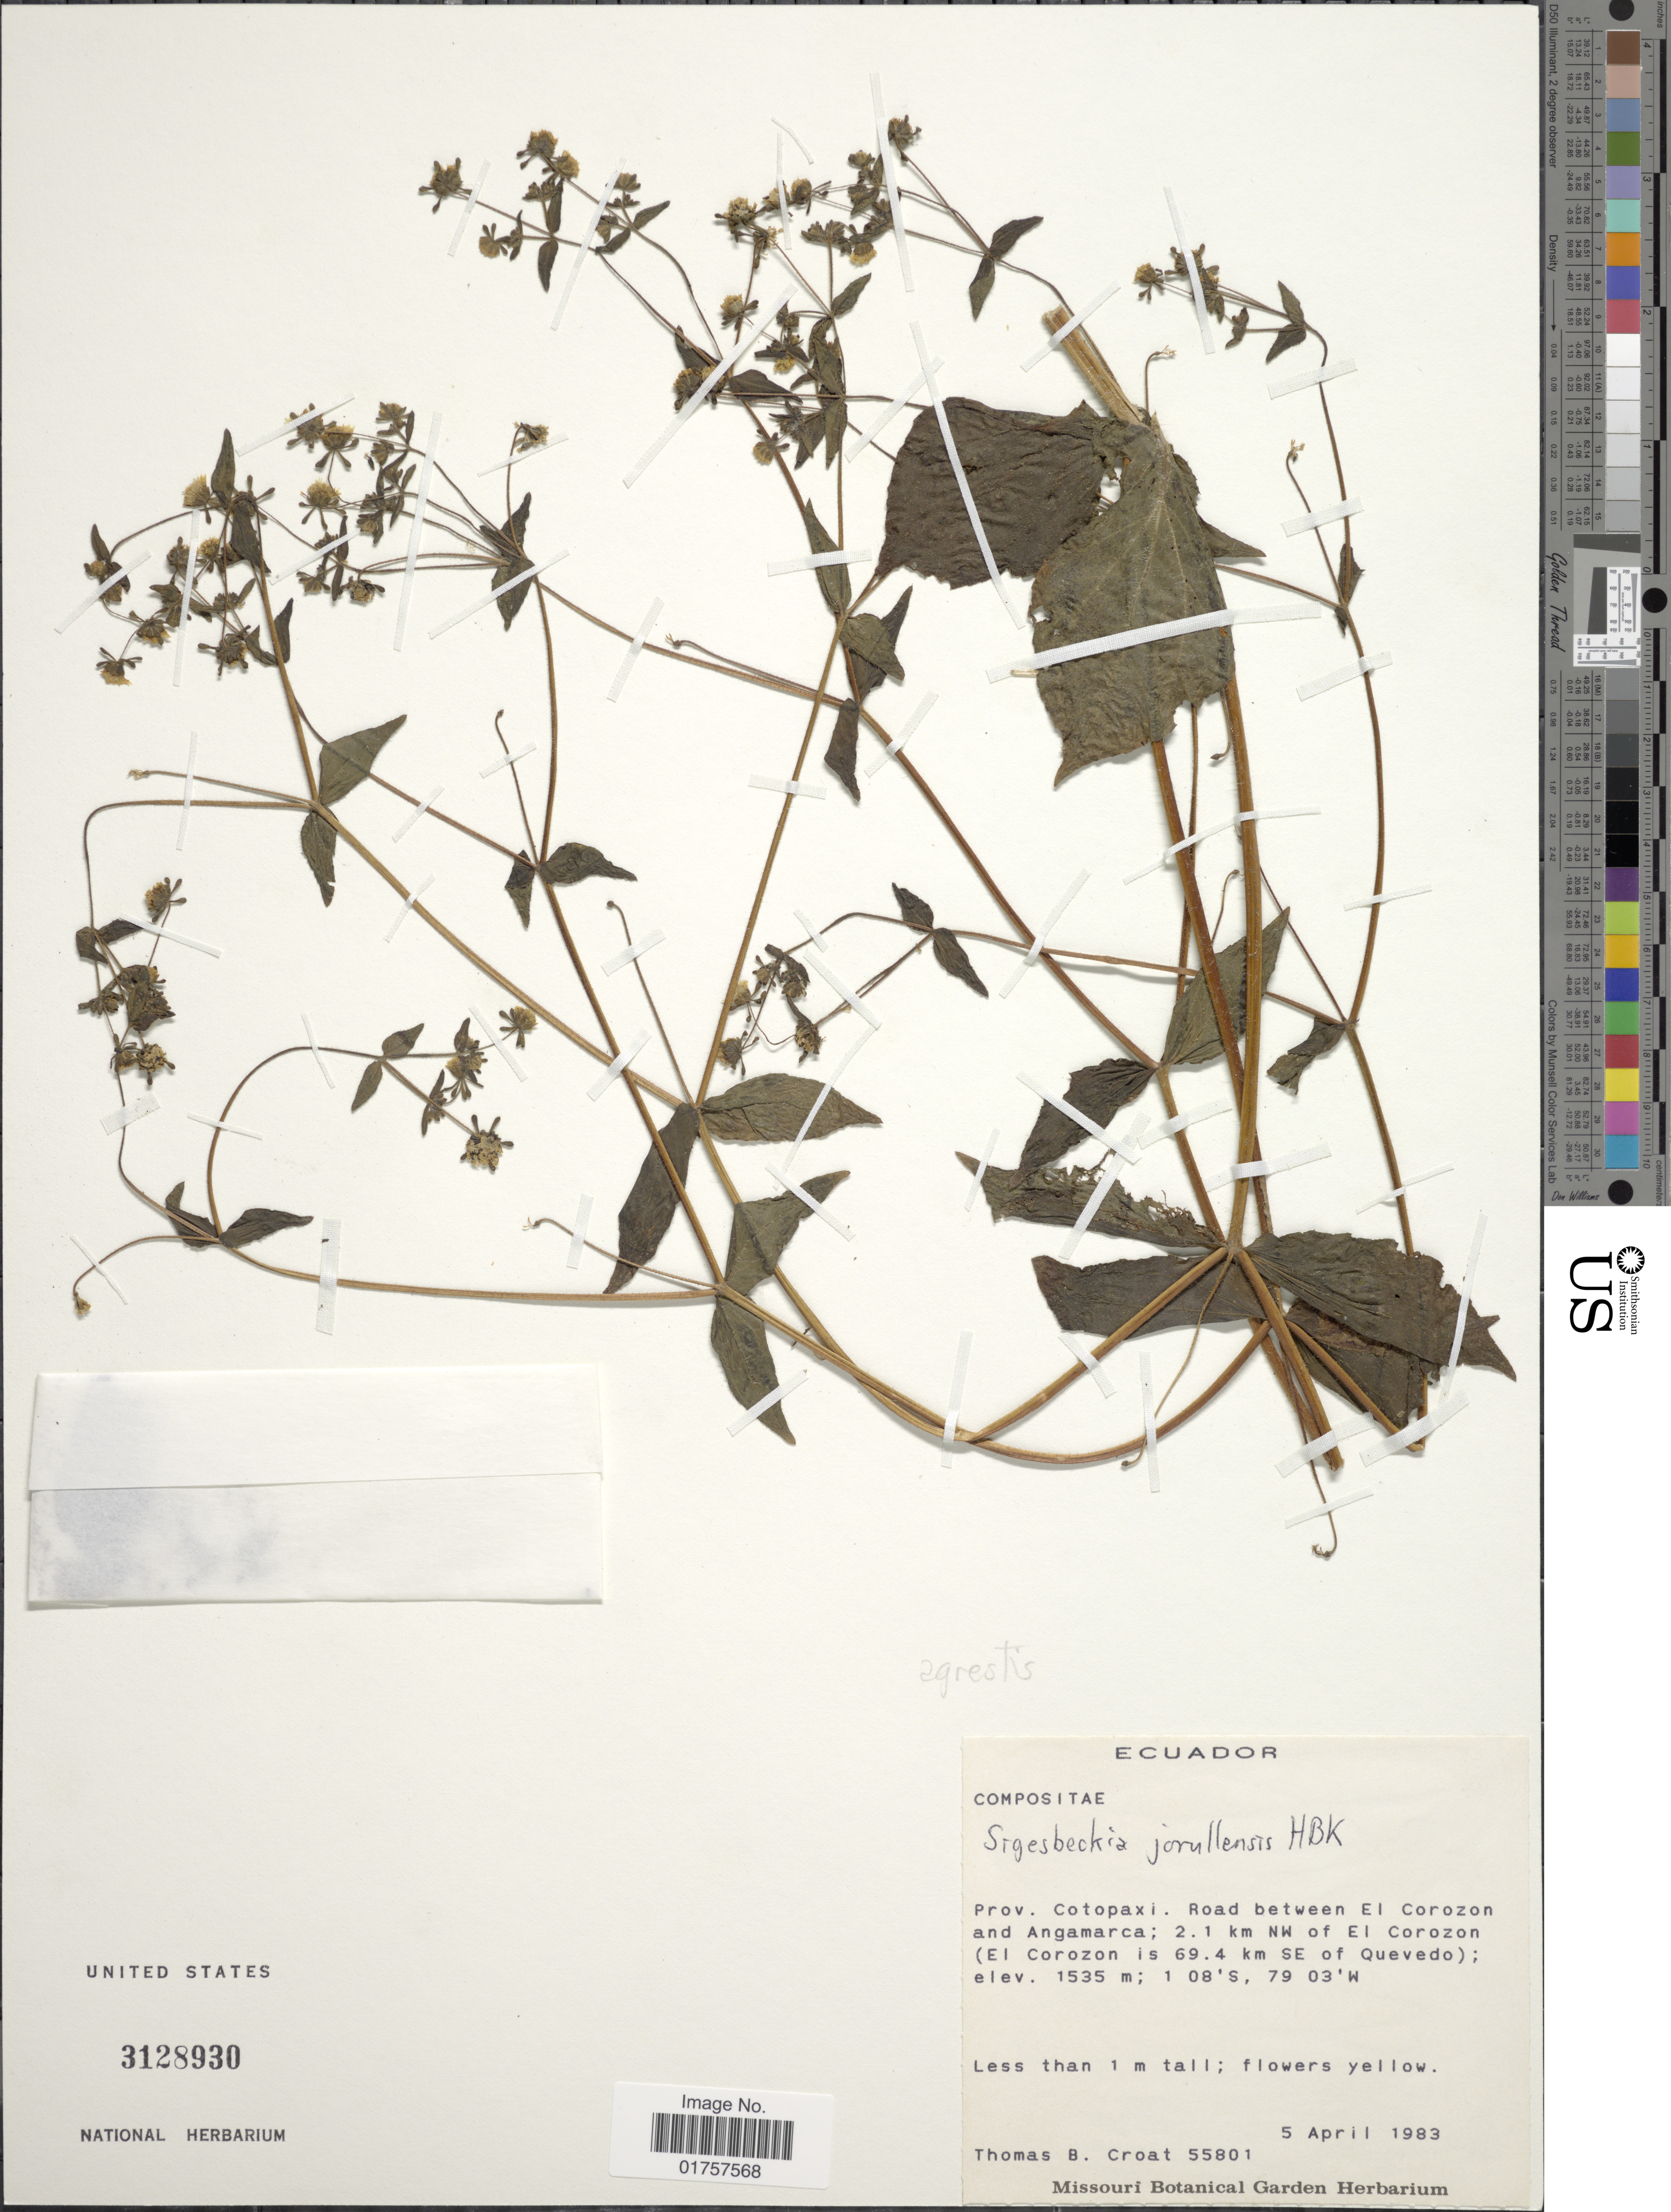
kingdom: Plantae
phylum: Tracheophyta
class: Magnoliopsida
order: Asterales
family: Asteraceae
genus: Sigesbeckia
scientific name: Sigesbeckia agrestis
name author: Poepp.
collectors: T. B. Croat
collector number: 55801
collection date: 1983-04-05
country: Ecuador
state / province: Cotopaxi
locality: Road between El Corozon and Angamarca; 2.1 km NW of El Corozon (El Corozon is 69.4 km SE of Quevedo)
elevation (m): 1535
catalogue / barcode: US 3128930